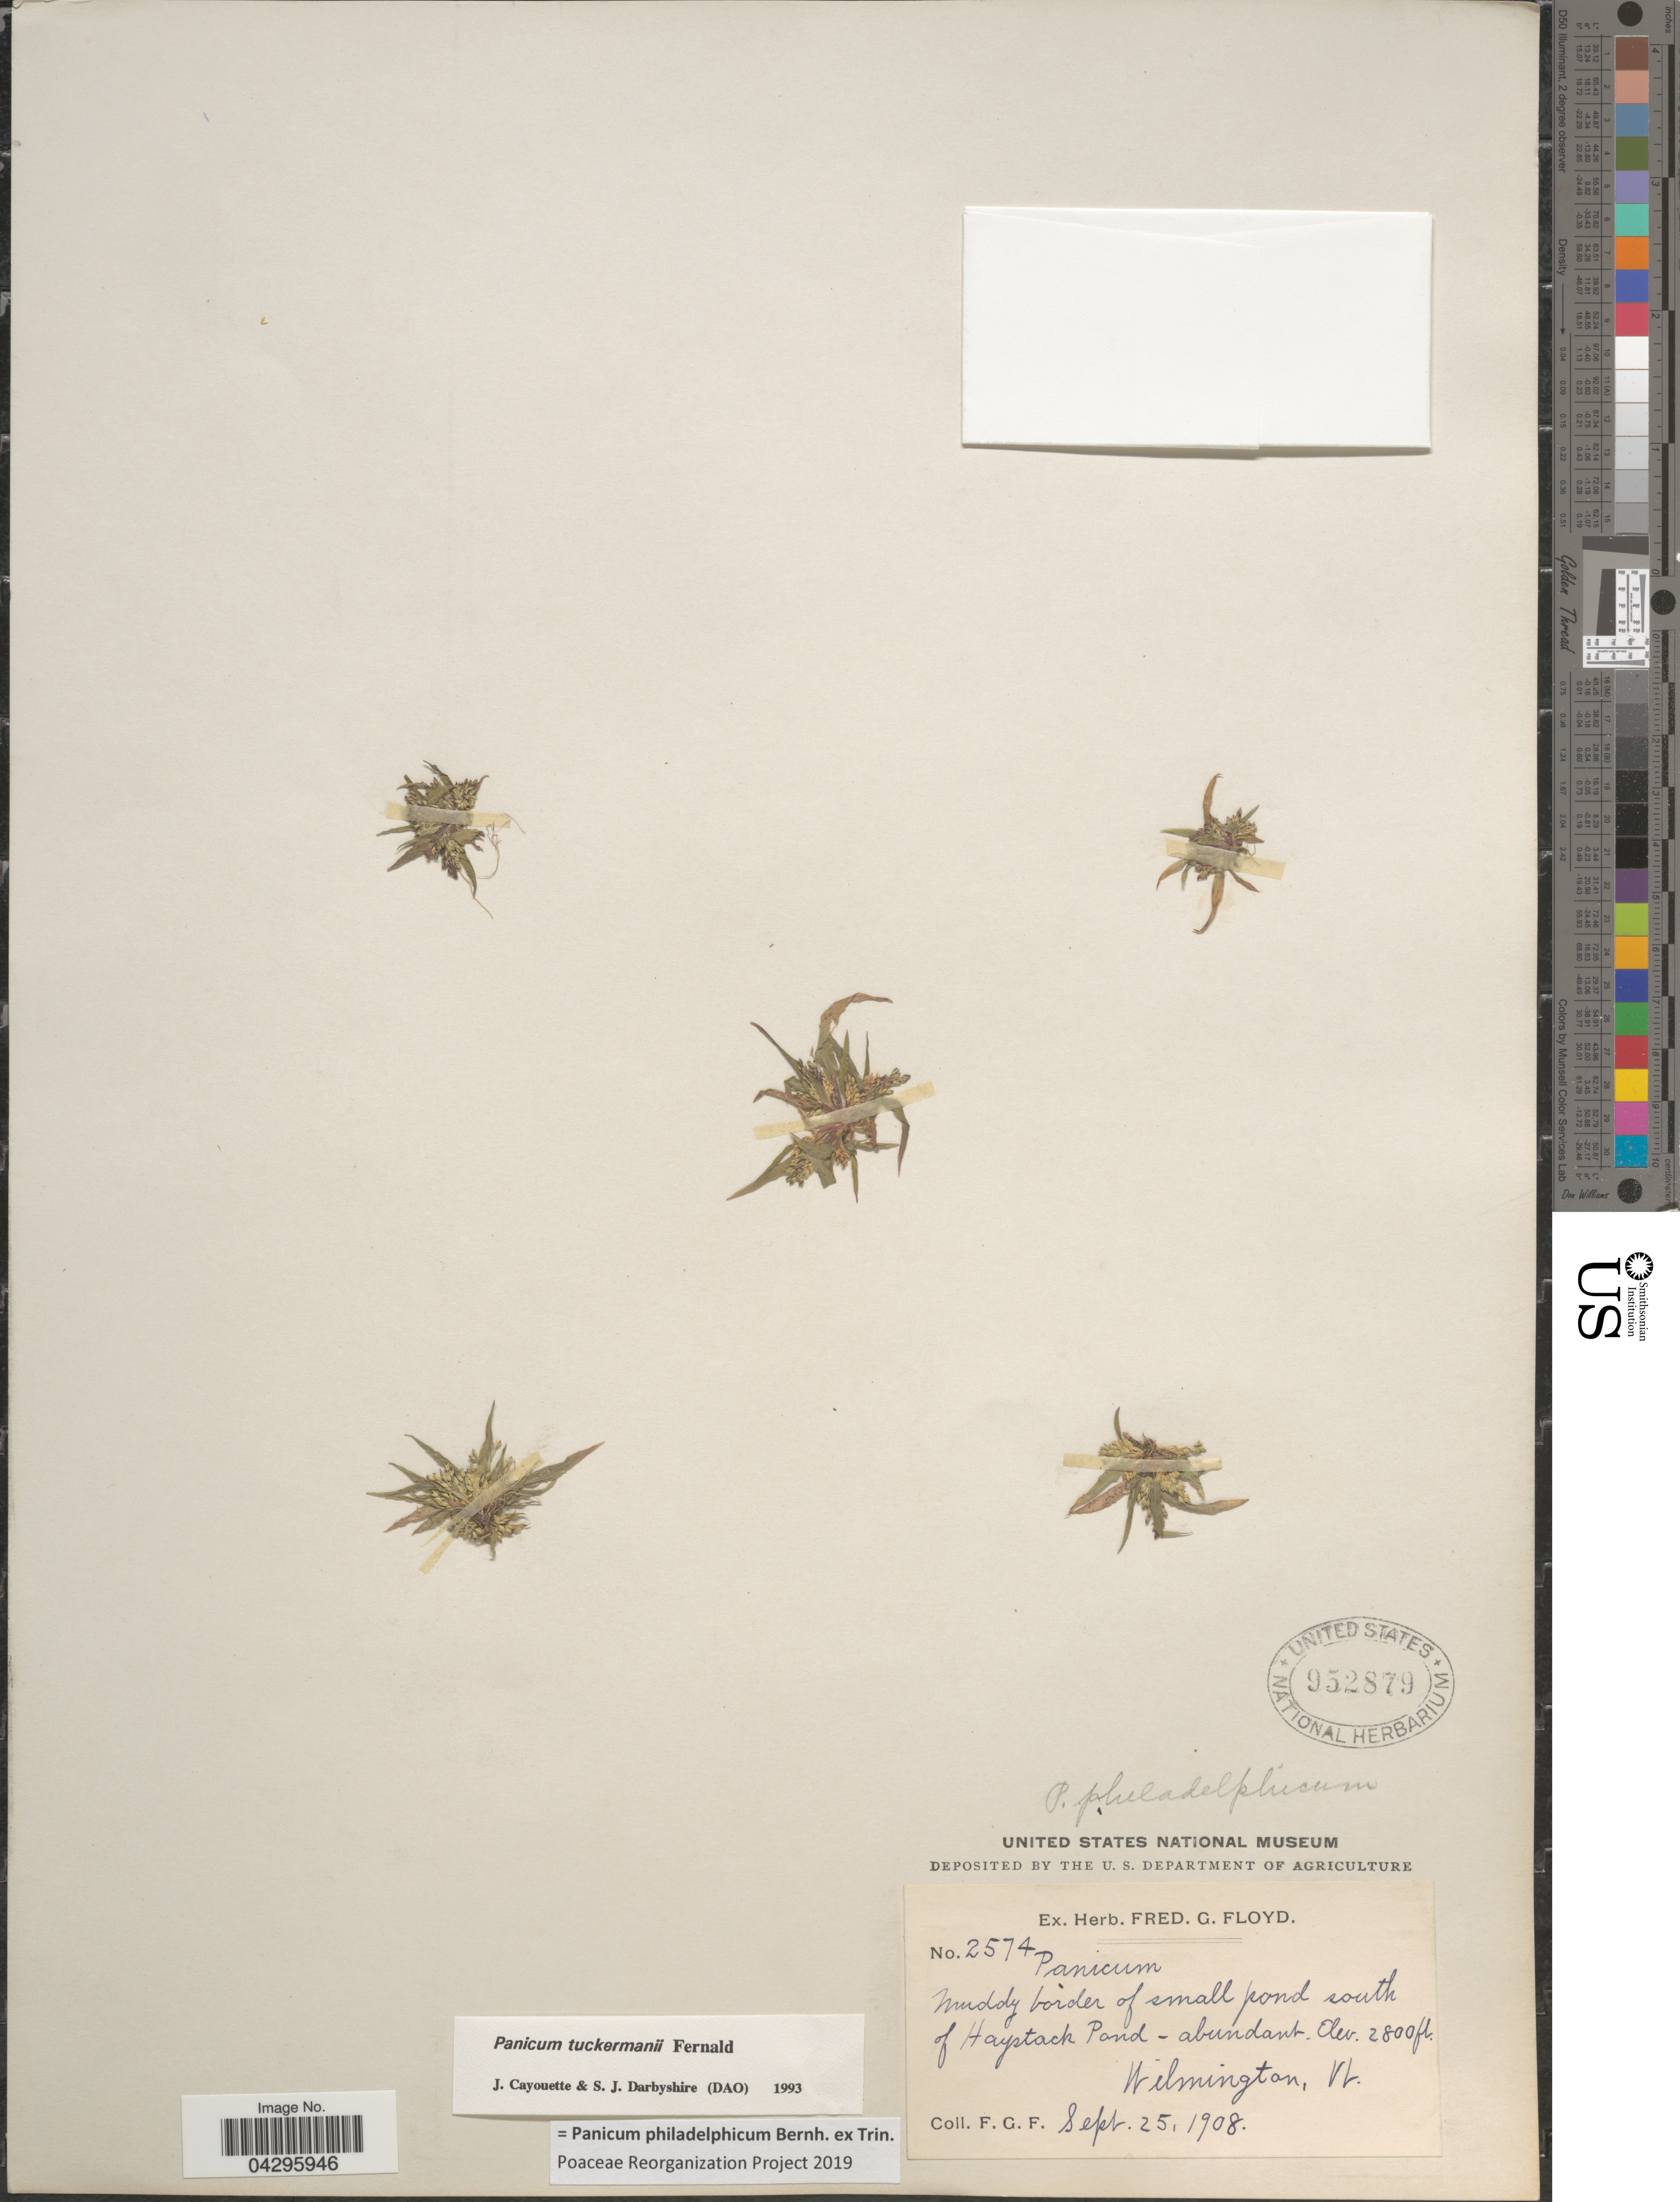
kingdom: Plantae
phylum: Tracheophyta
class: Liliopsida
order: Poales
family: Poaceae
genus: Panicum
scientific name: Panicum philadelphicum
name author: Bernh. ex Trin.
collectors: F. G. Floyd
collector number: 2574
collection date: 1908-09-25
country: United States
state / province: Vermont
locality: Muddy border of small pond south of Haystack Pond - abundant. Wilmington.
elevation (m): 853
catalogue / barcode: US 952879